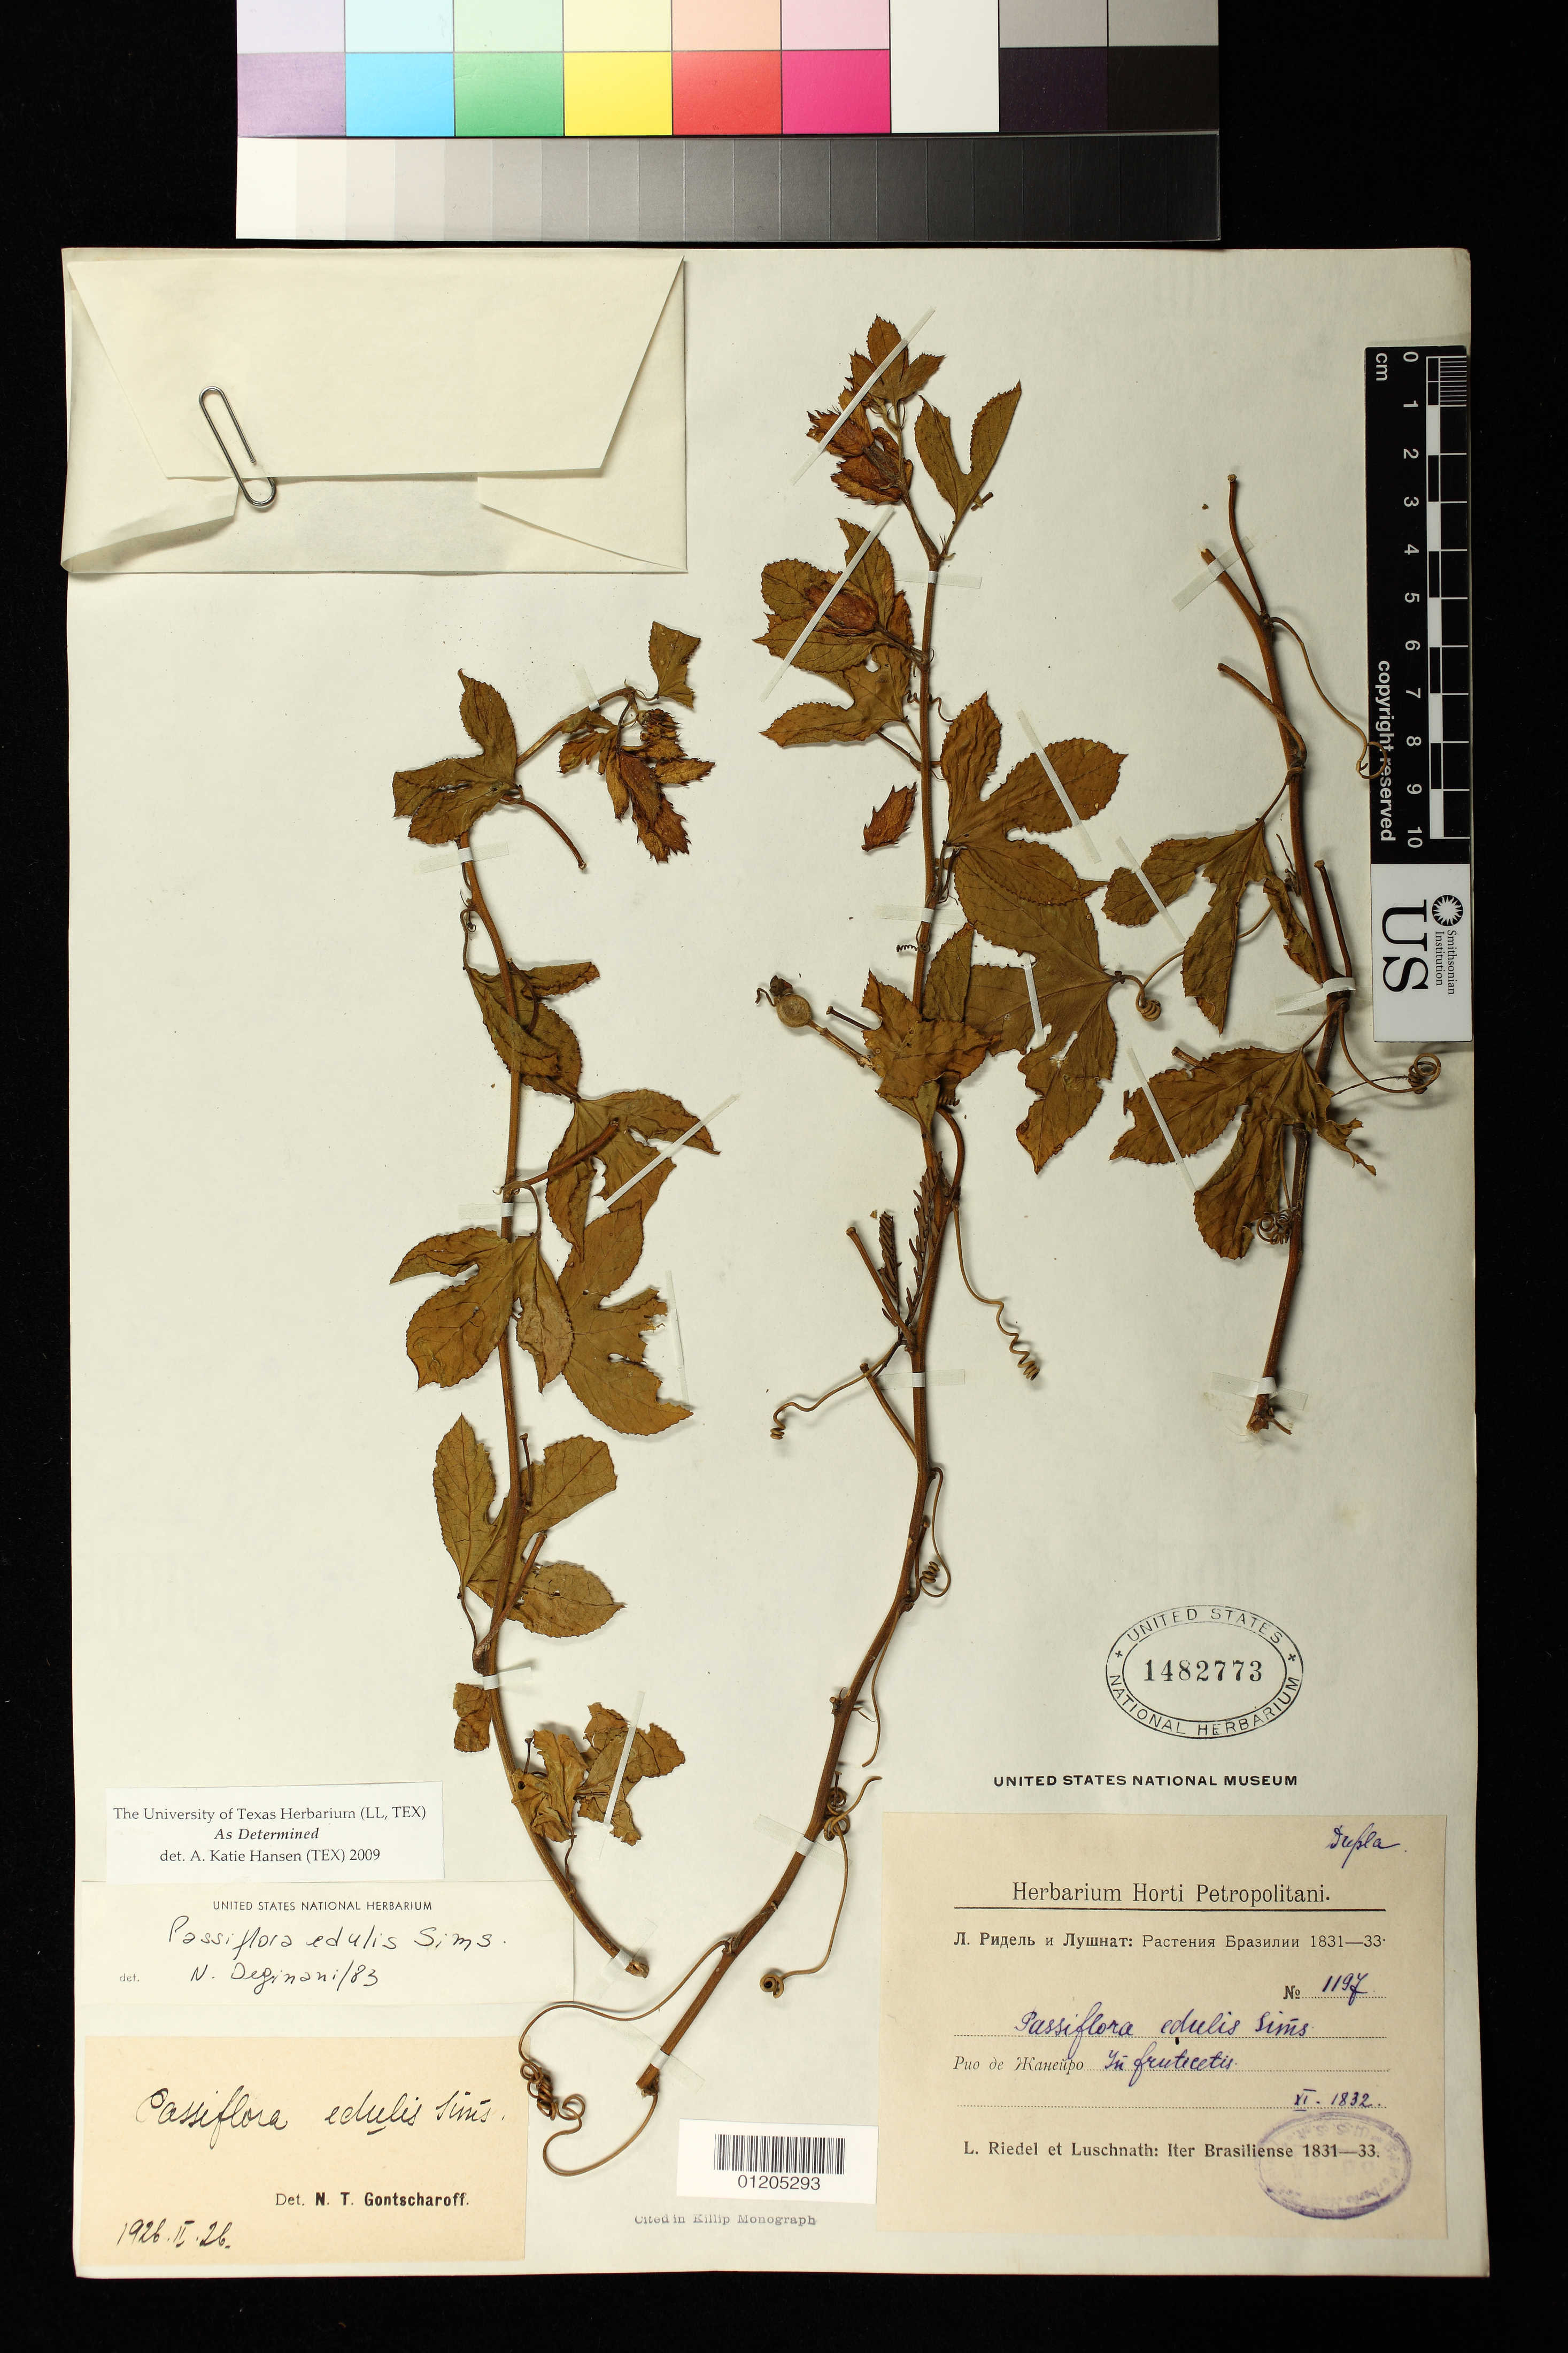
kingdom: Plantae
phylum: Tracheophyta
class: Magnoliopsida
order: Malpighiales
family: Passifloraceae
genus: Passiflora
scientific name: Passiflora edulis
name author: Sims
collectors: L. Riedel & Luschnath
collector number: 1197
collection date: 1832-11-01/1832-11-30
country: Brazil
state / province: Rio de Janeiro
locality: Rio de Janeiro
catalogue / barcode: US 1482773